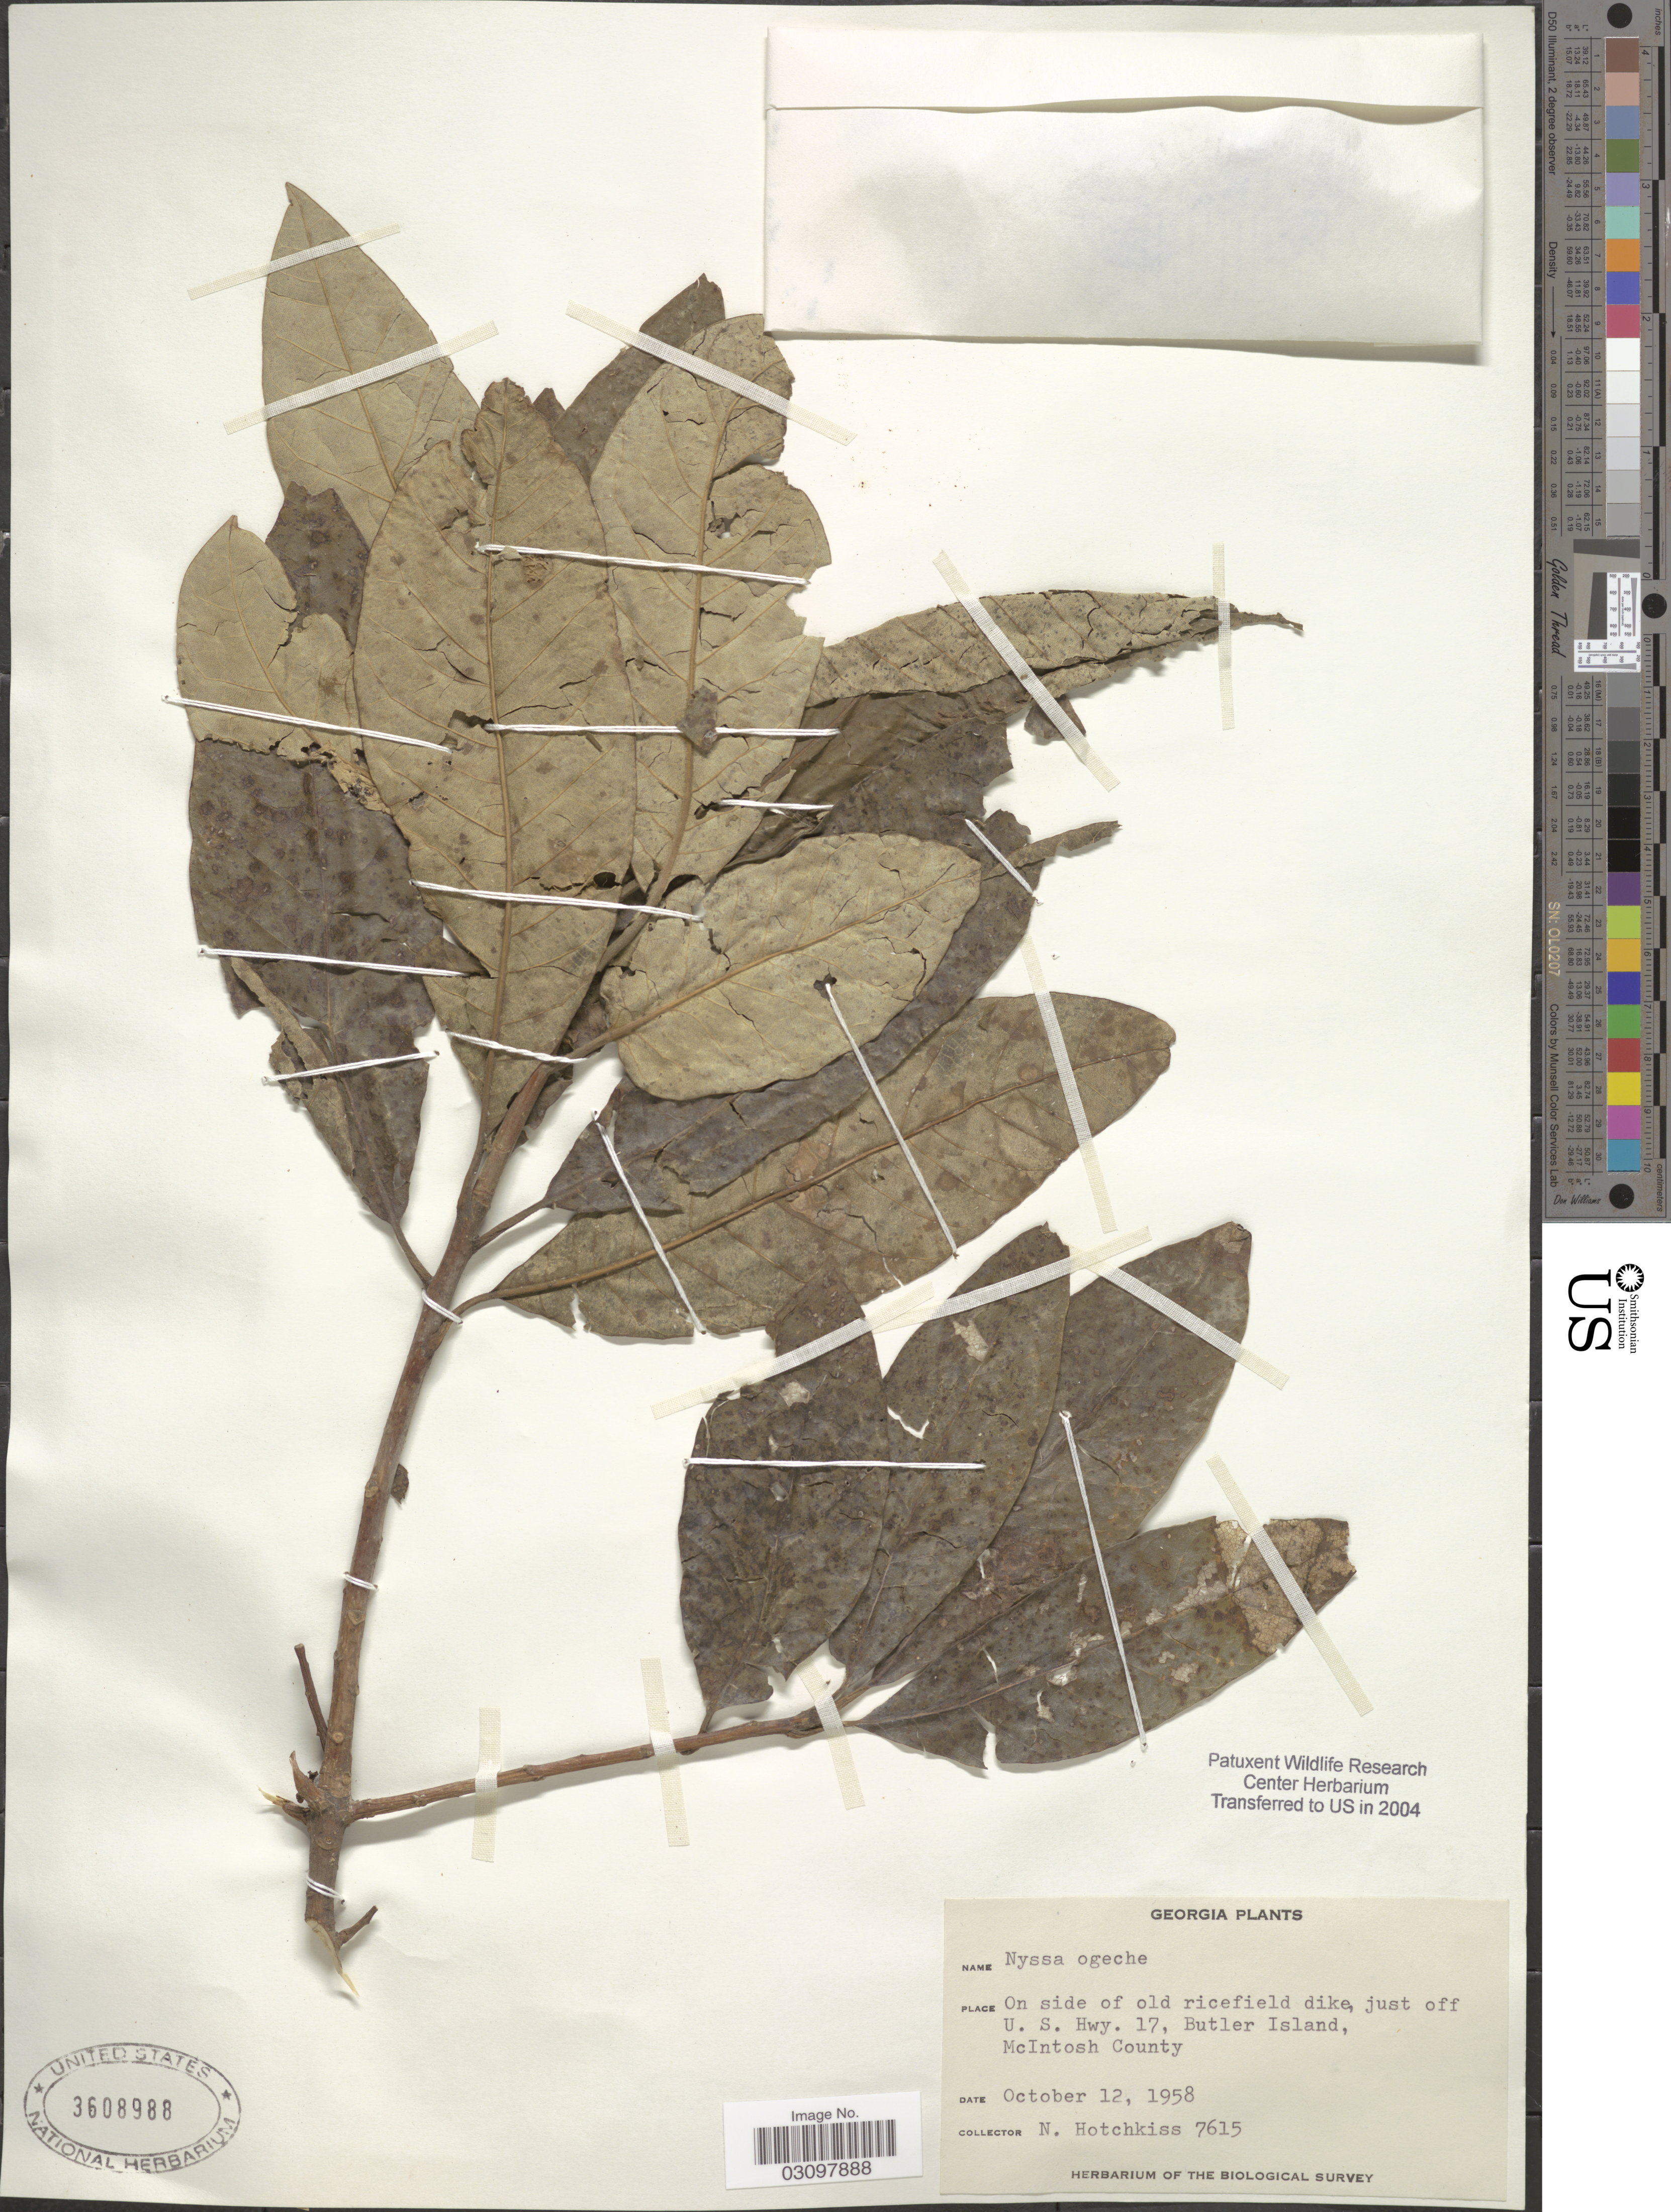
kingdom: Plantae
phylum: Tracheophyta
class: Magnoliopsida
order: Cornales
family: Nyssaceae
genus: Nyssa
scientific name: Nyssa ogeche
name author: W. Bartram ex Marshall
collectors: N. Hotchkiss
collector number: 7615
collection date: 1958-10-12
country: United States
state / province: Georgia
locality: On side of old ricefield dike, just off U. S. Hwy. 17, Butler Island, McIntosh County.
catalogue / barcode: US 3608988